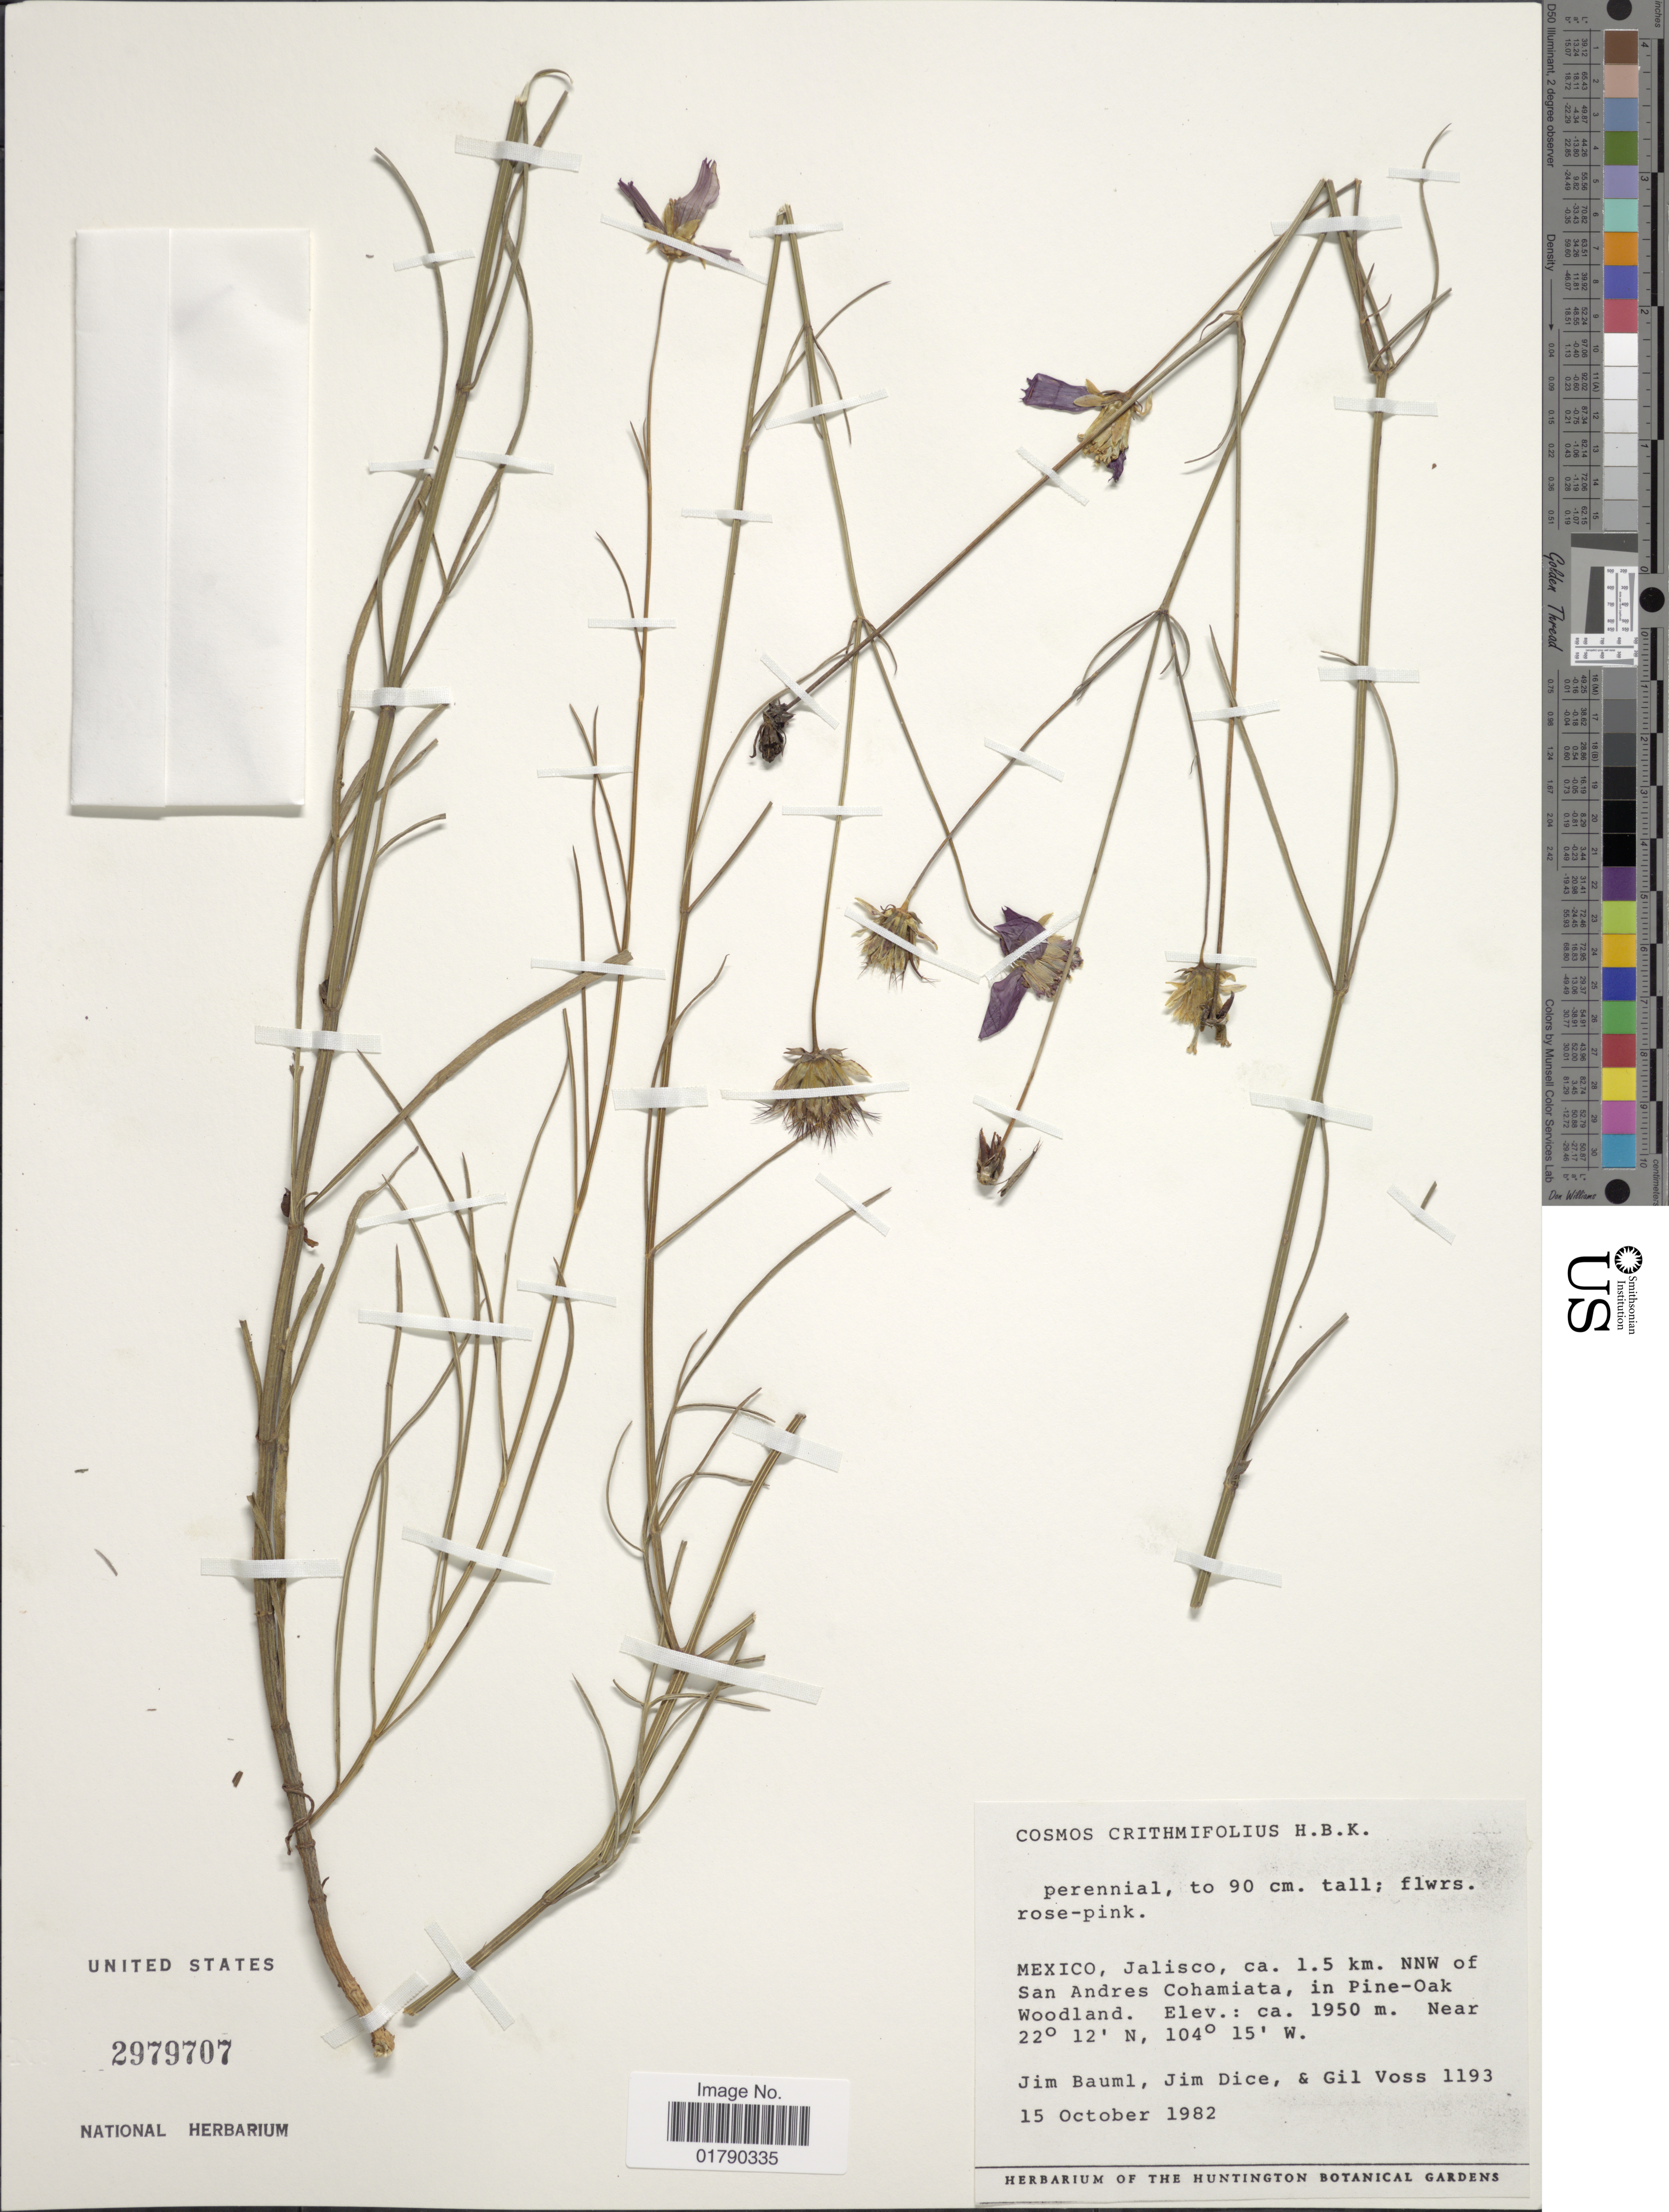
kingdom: Plantae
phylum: Tracheophyta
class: Magnoliopsida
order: Asterales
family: Asteraceae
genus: Cosmos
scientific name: Cosmos crithmifolius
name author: Kunth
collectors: J. Bauml, J. Dice & G. Voss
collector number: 1193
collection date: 1982-10-15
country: Mexico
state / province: Jalisco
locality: Ca 1.5 km NNW of San Andres Cohamiata, in Pine-Oak Woodland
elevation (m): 1950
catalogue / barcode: US 2979707